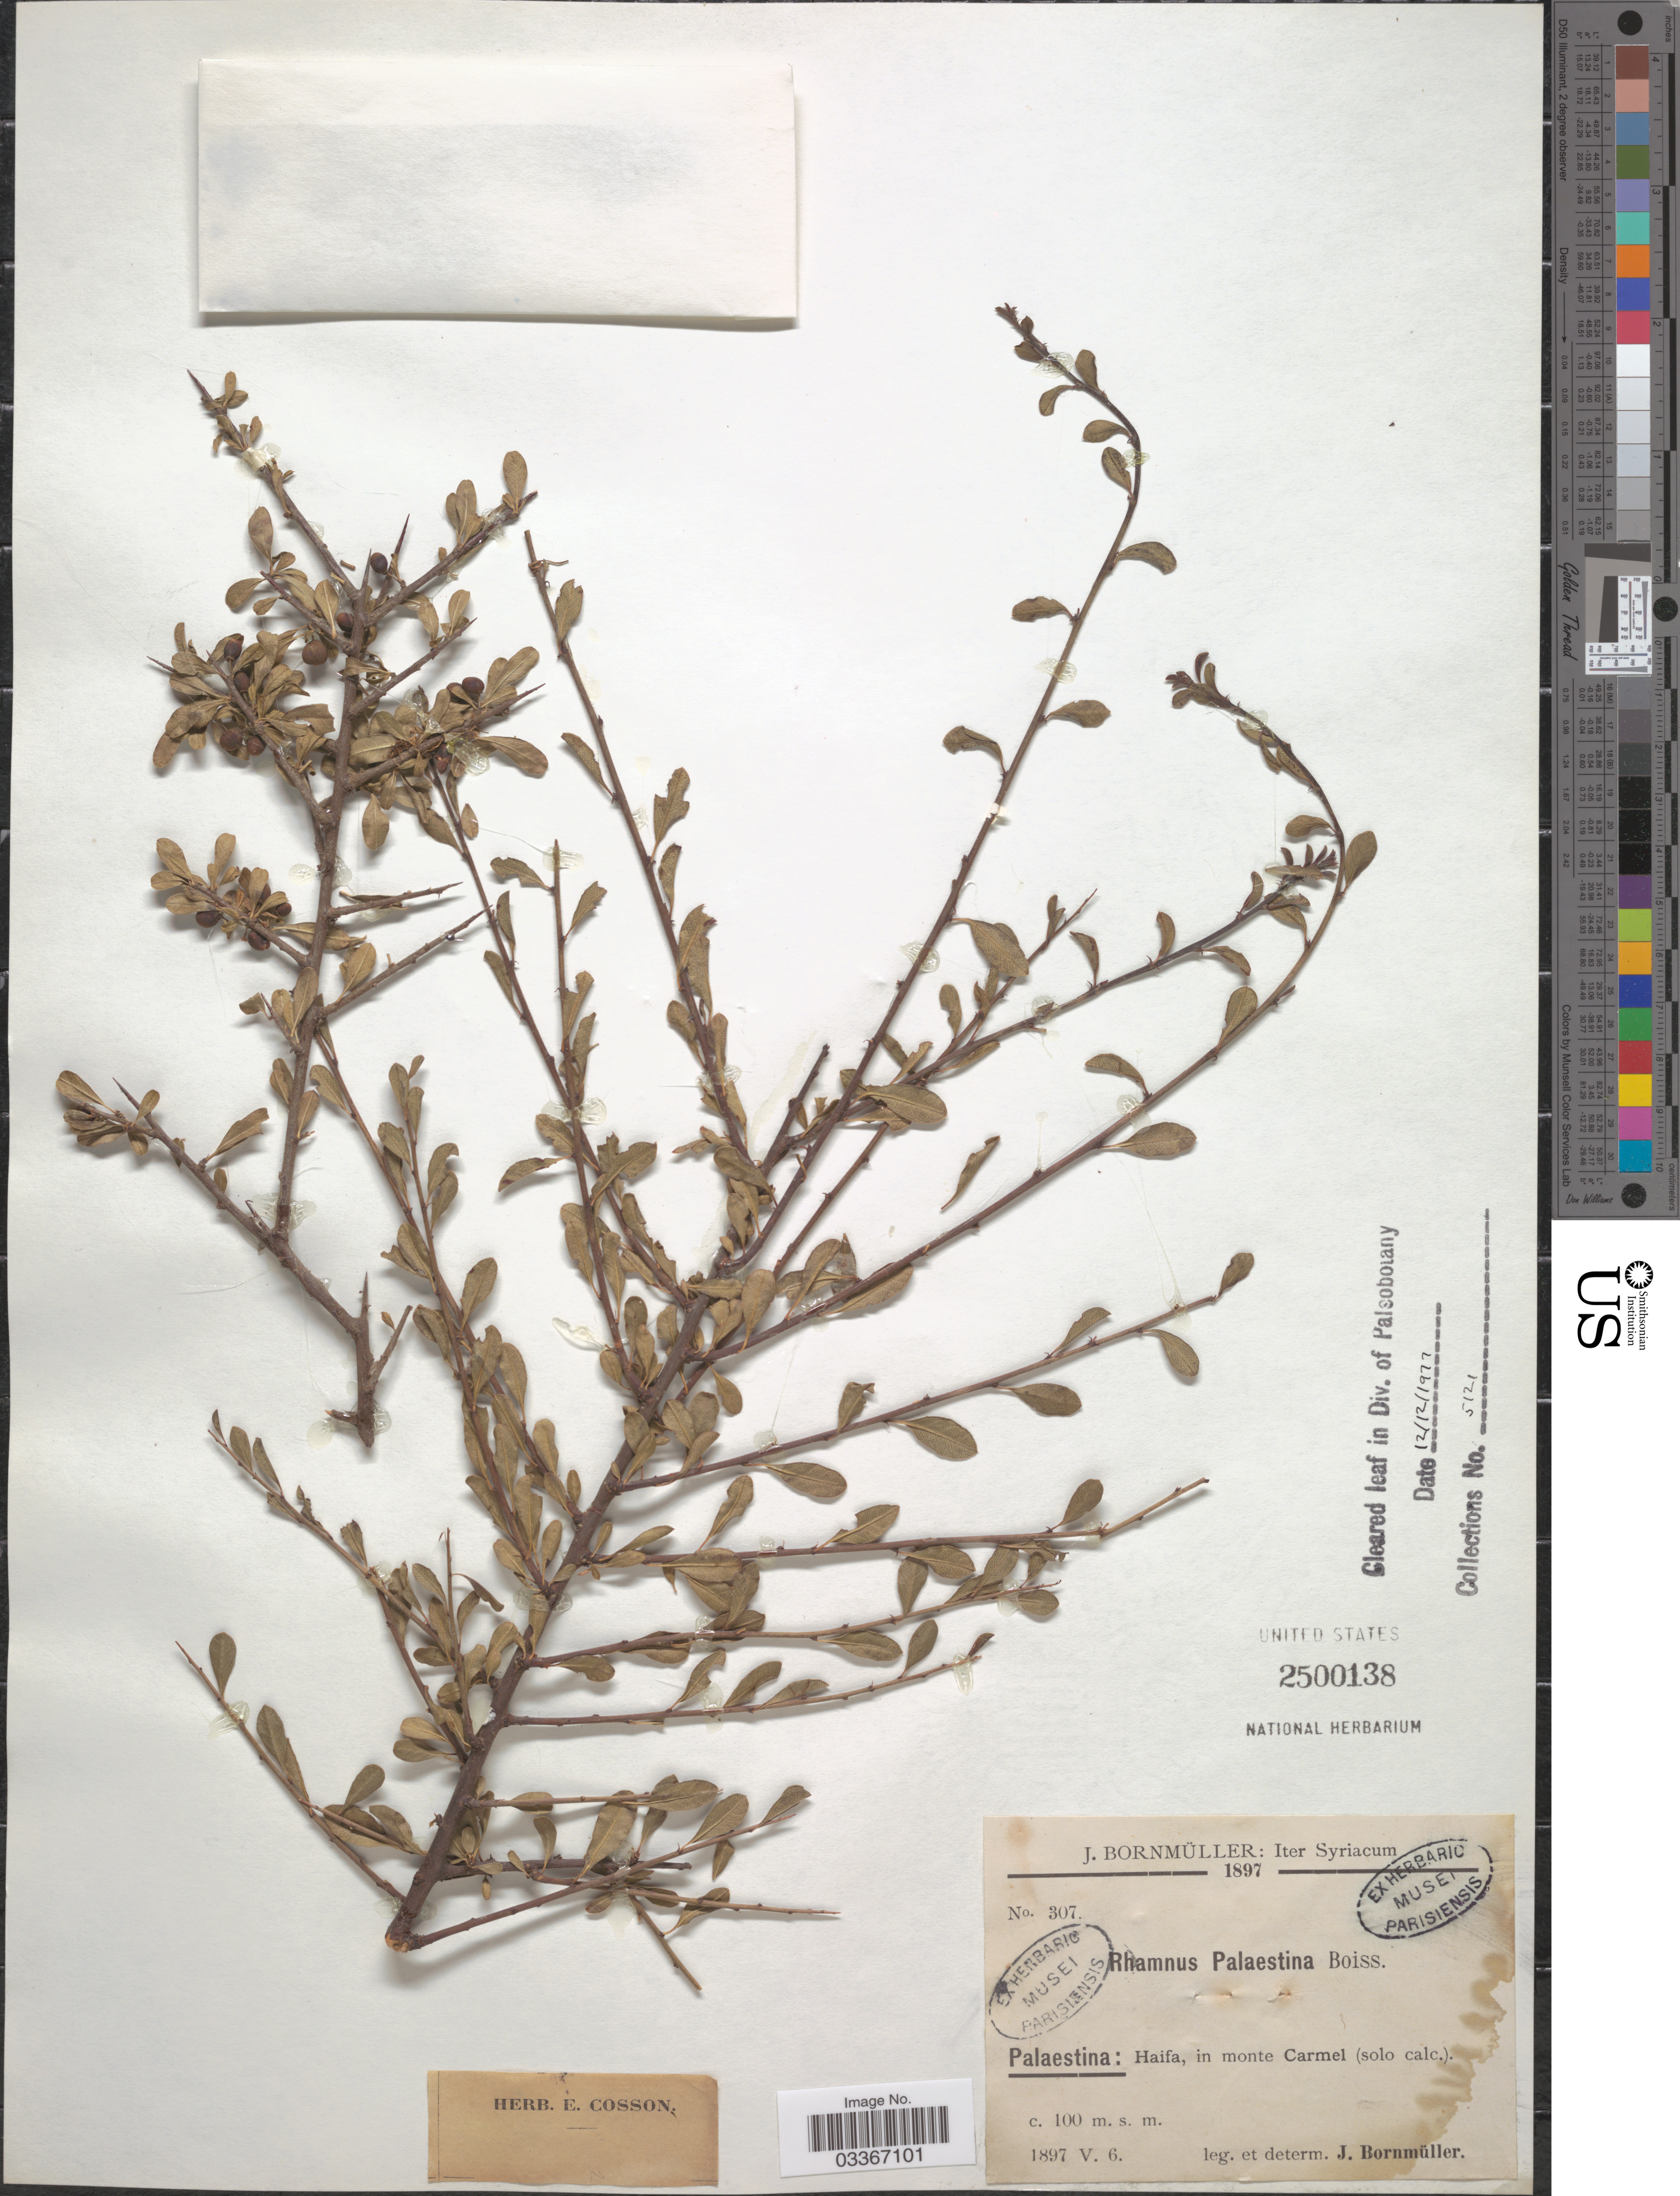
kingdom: Plantae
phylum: Tracheophyta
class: Magnoliopsida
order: Rosales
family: Rhamnaceae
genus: Rhamnus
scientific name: Rhamnus palaestina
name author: Boiss.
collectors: J. Bornmüller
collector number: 307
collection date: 1897-05-06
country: Israel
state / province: Haifa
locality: Iter Syriacum. Palaestina: Haifa, in monte Carmel (solo calc.).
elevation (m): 100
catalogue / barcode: US 2500138